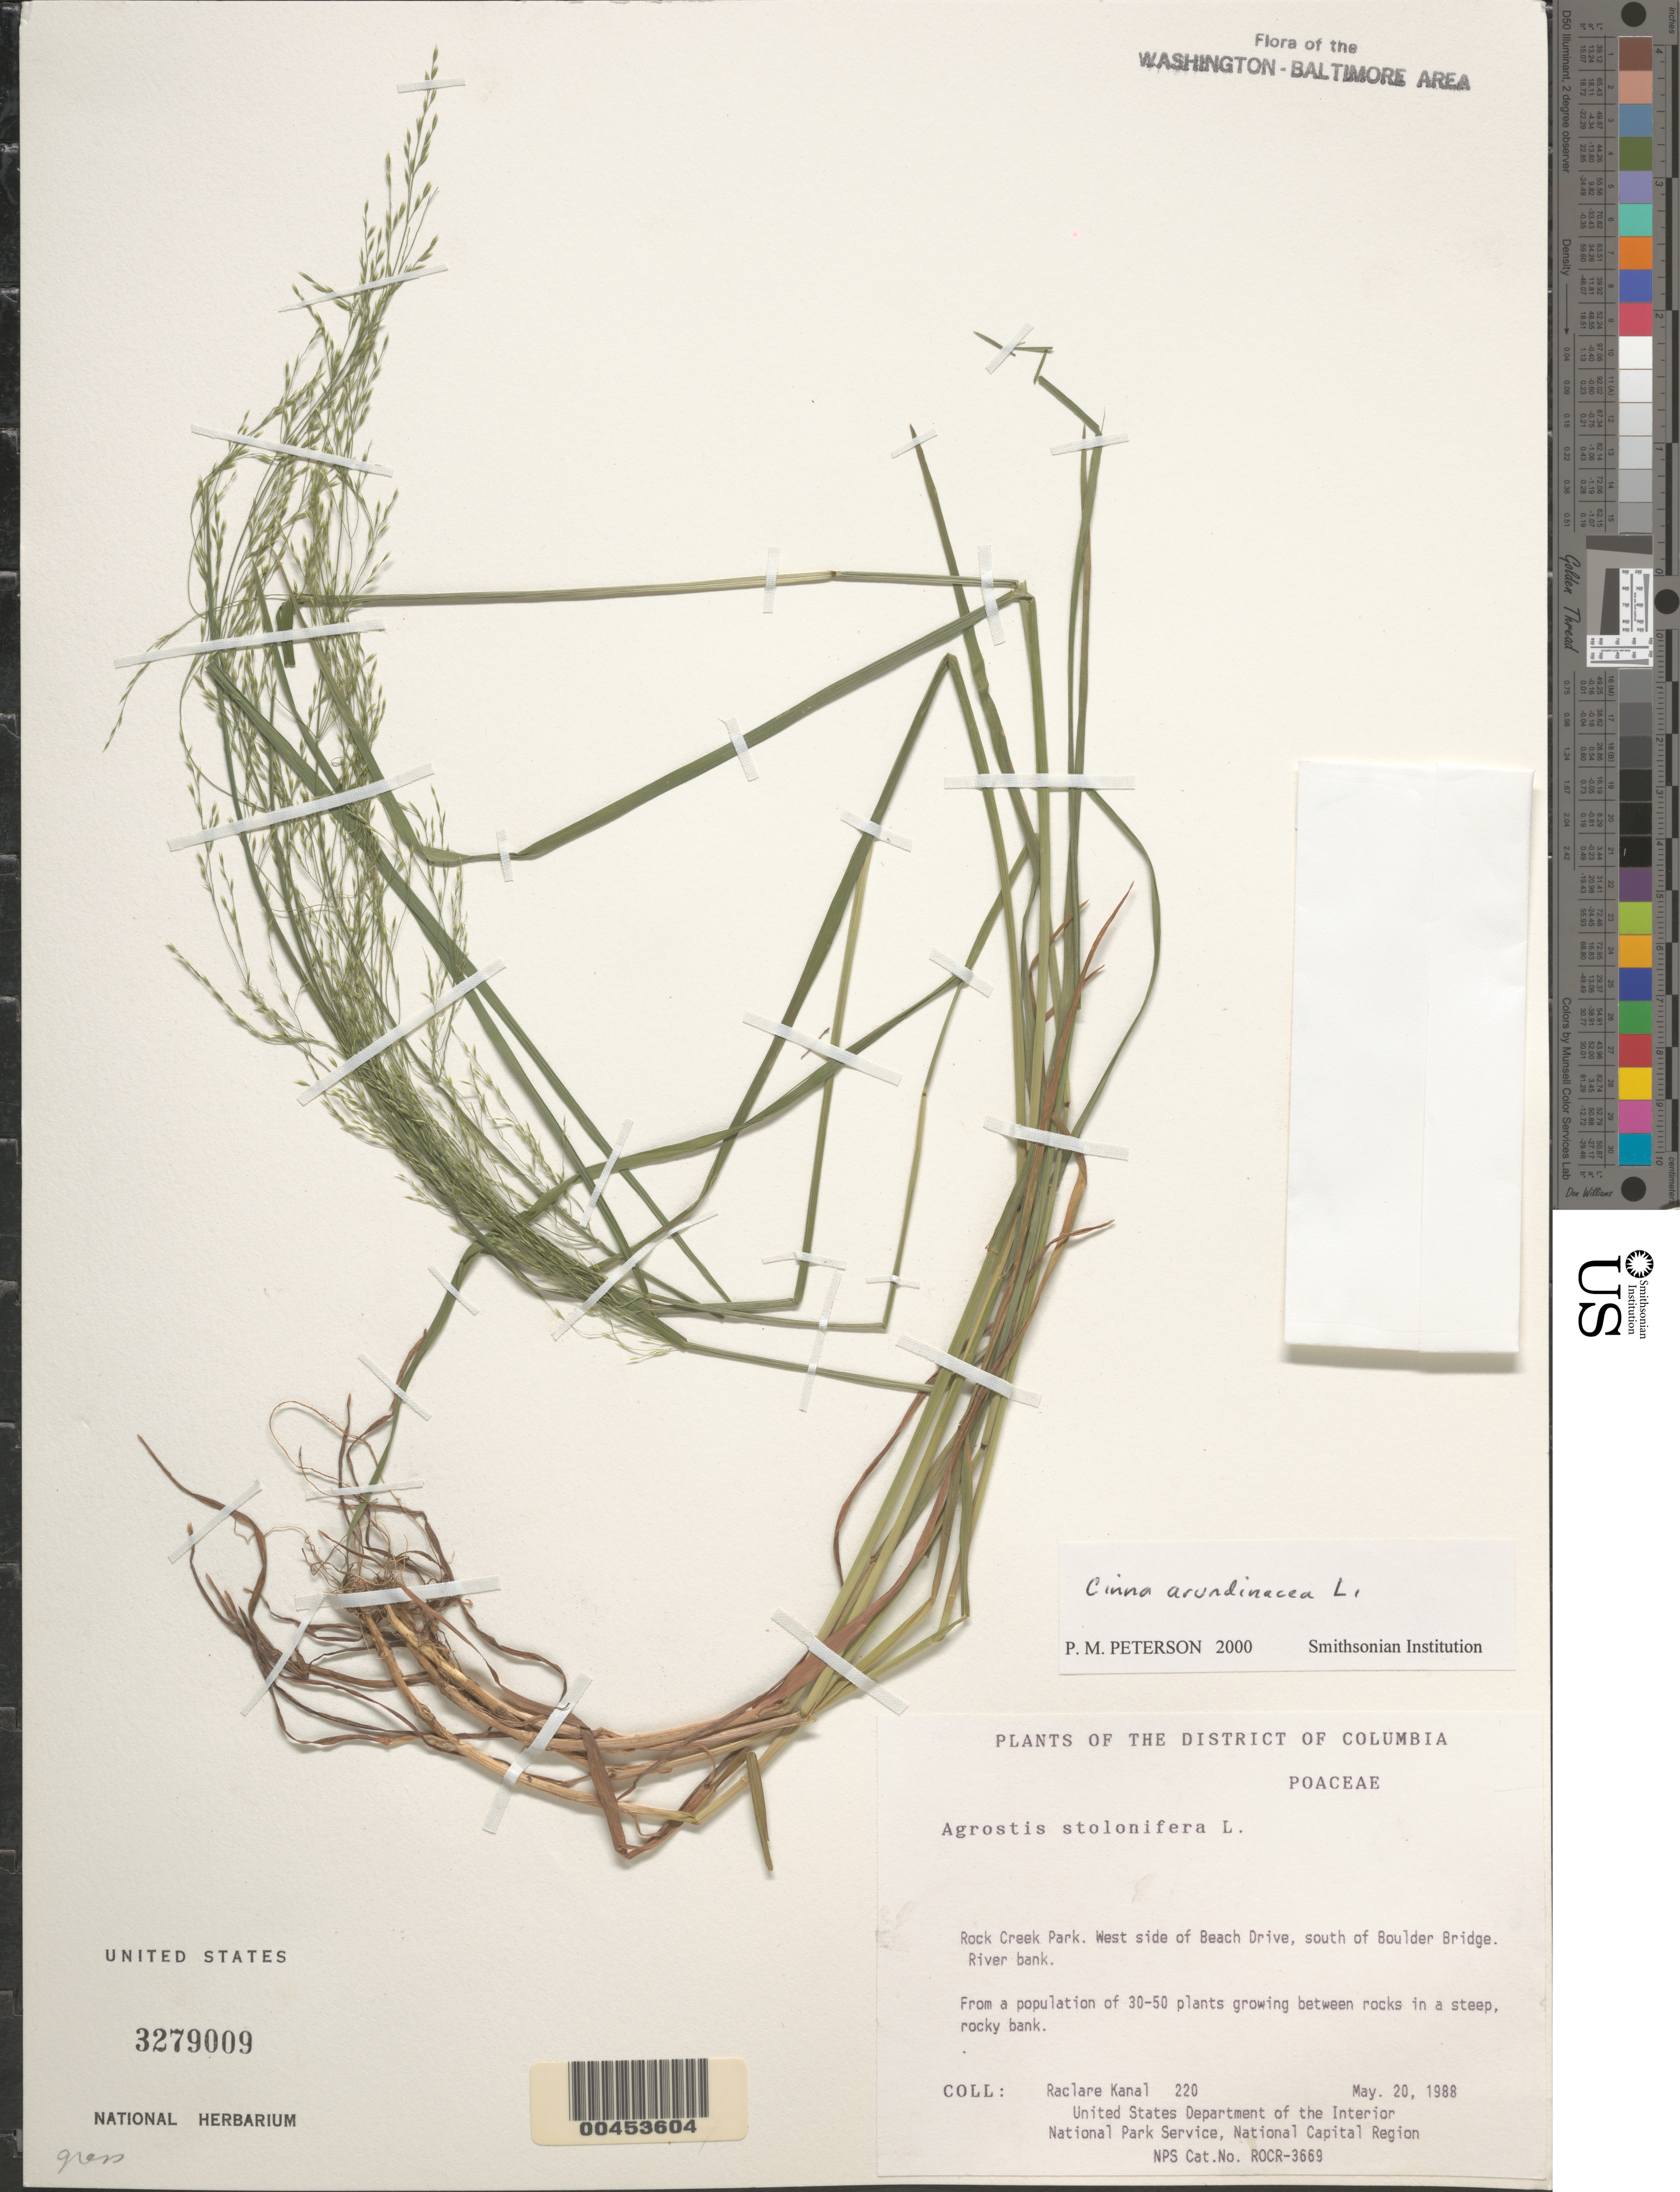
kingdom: Plantae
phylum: Tracheophyta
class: Liliopsida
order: Poales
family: Poaceae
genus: Cinna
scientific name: Cinna arundinacea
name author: L.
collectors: R. Kanal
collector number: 220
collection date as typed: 20 May 1988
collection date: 1988-05-20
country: United States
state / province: District of Columbia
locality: Rock Creek Park, W side of Beach Dr, S of Boulder Bridge Rock Creek Park and Vicinity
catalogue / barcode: US 3279009